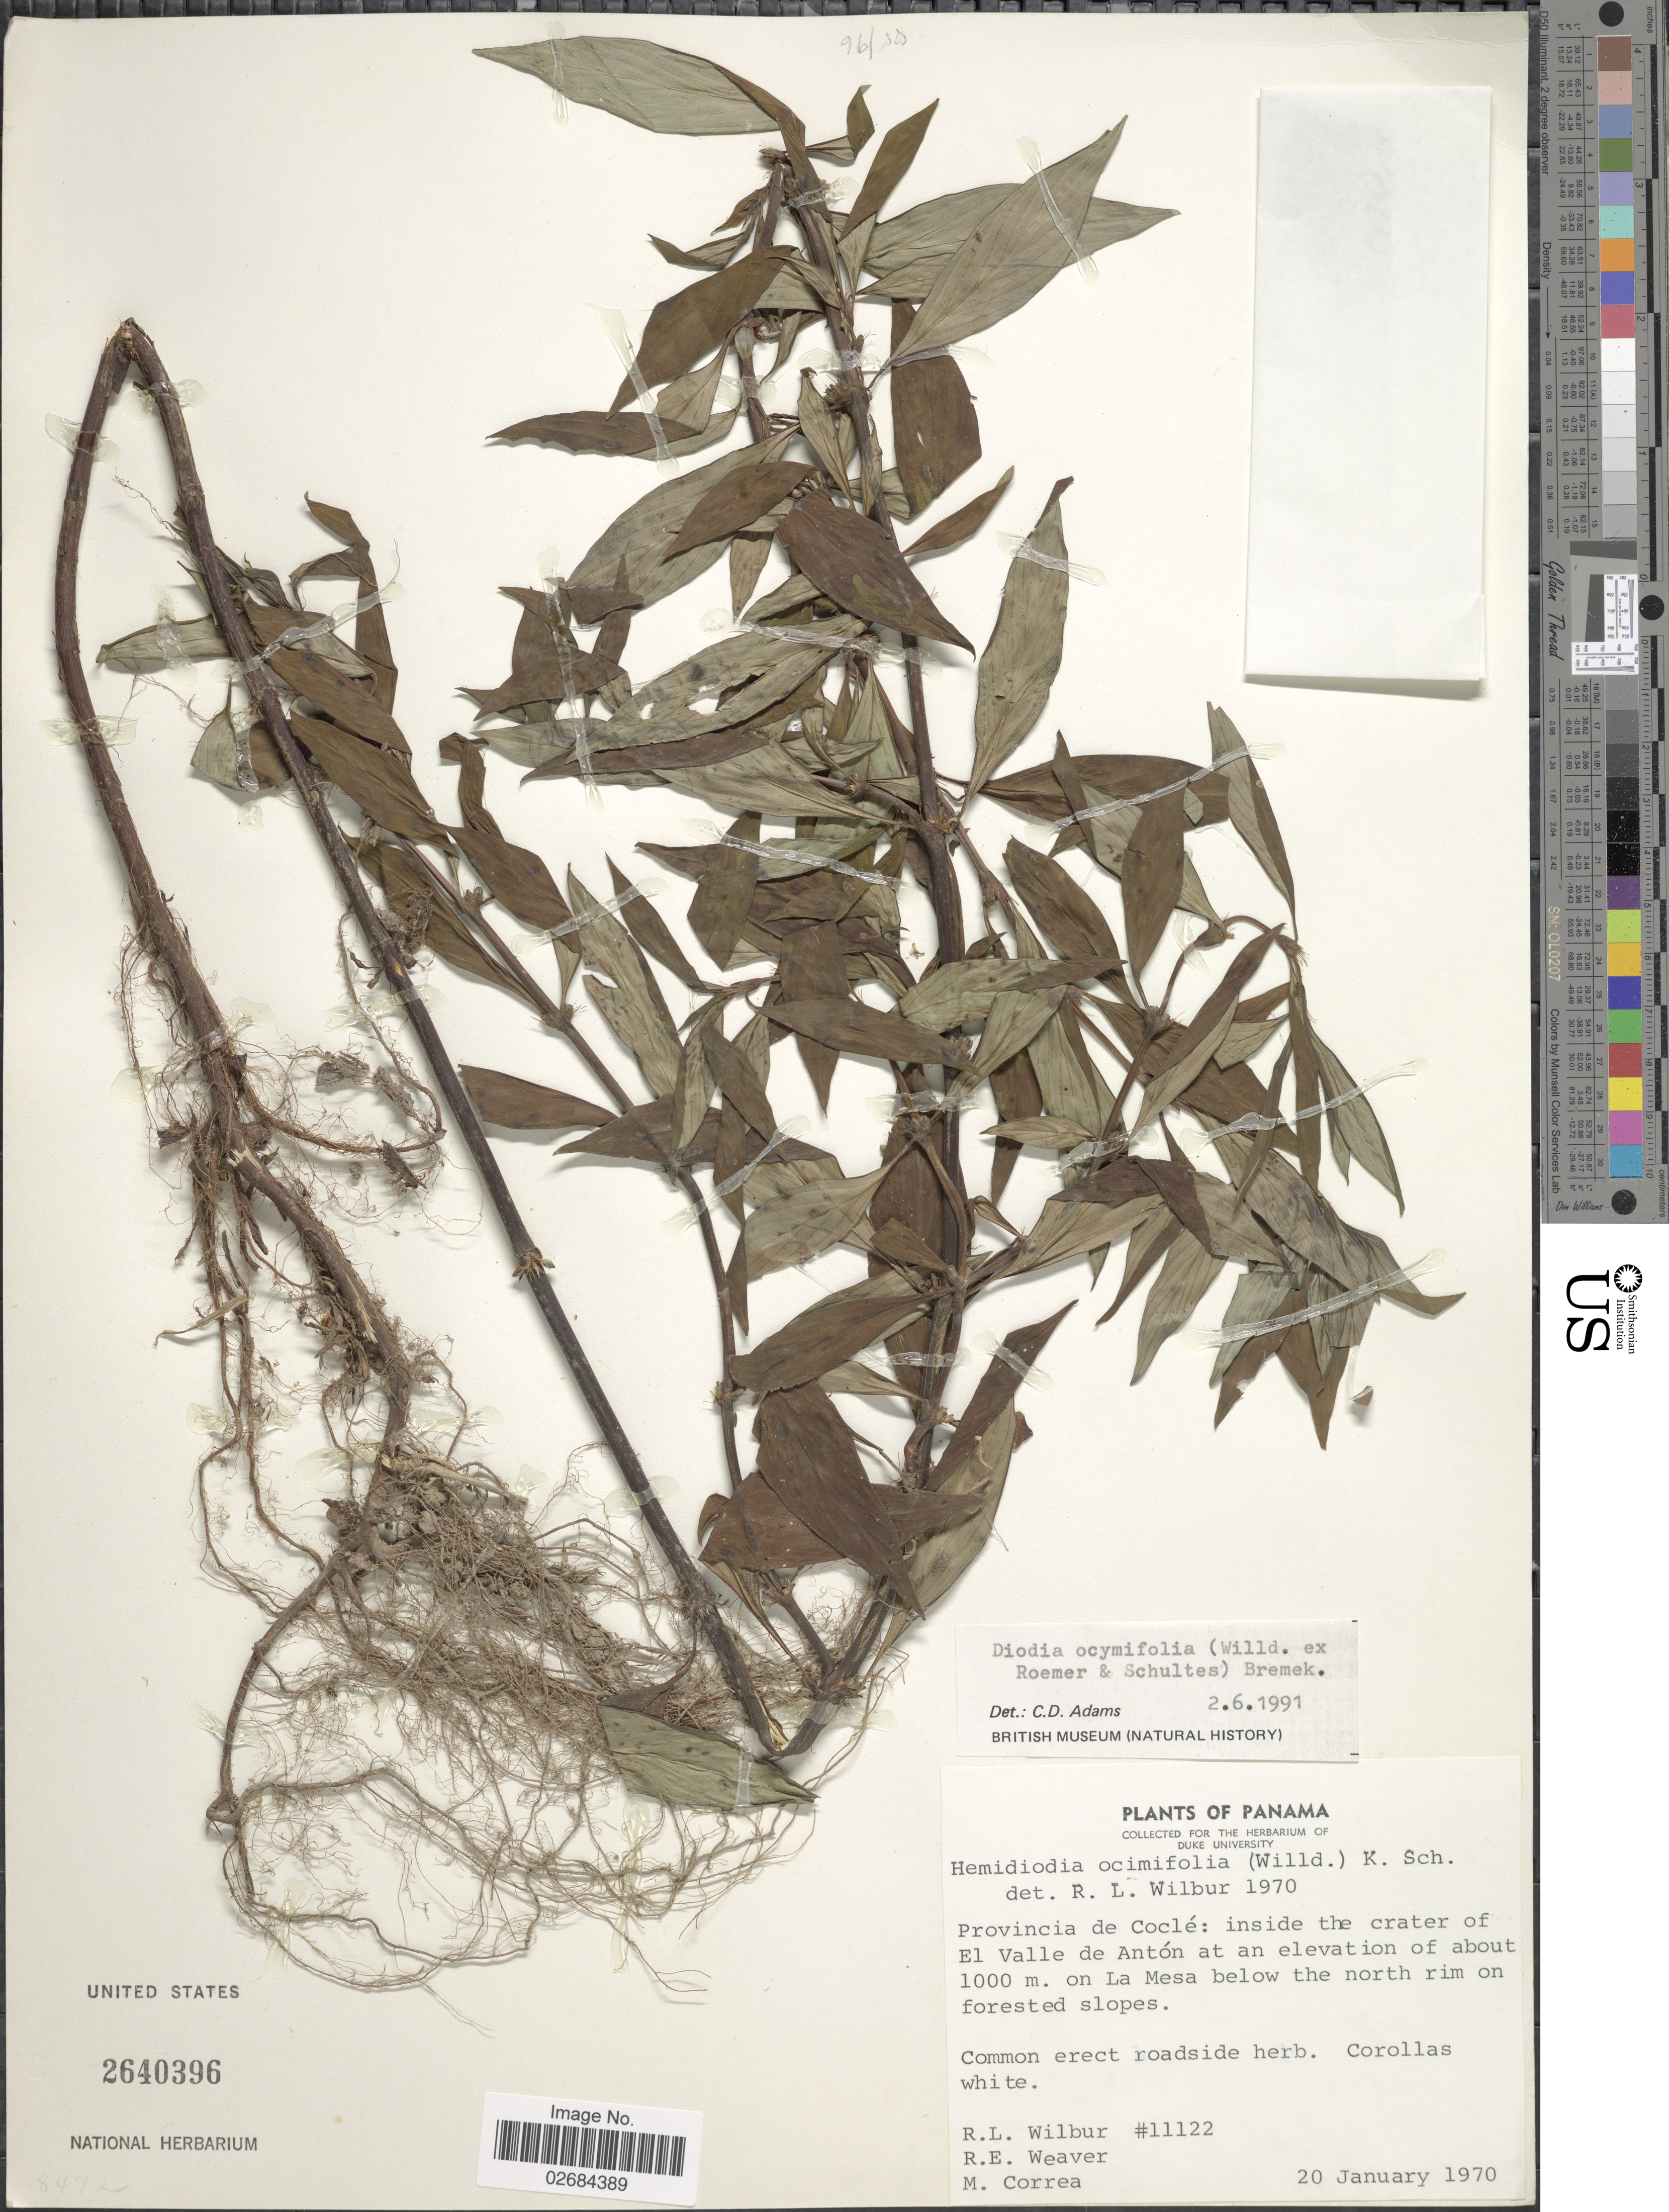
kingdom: Plantae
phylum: Tracheophyta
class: Magnoliopsida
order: Gentianales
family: Rubiaceae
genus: Diodia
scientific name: Diodia ocymifolia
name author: (Willd. ex Roem. & Schult.) Bremek.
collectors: R. L. Wilbur, R. E. Weaver & M. Correa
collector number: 11122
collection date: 1970-01-20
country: Panama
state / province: Coclé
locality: Inside the crater of El Valle de Antón on La Mesa below the north rim.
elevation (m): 1000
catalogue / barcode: US 2640396